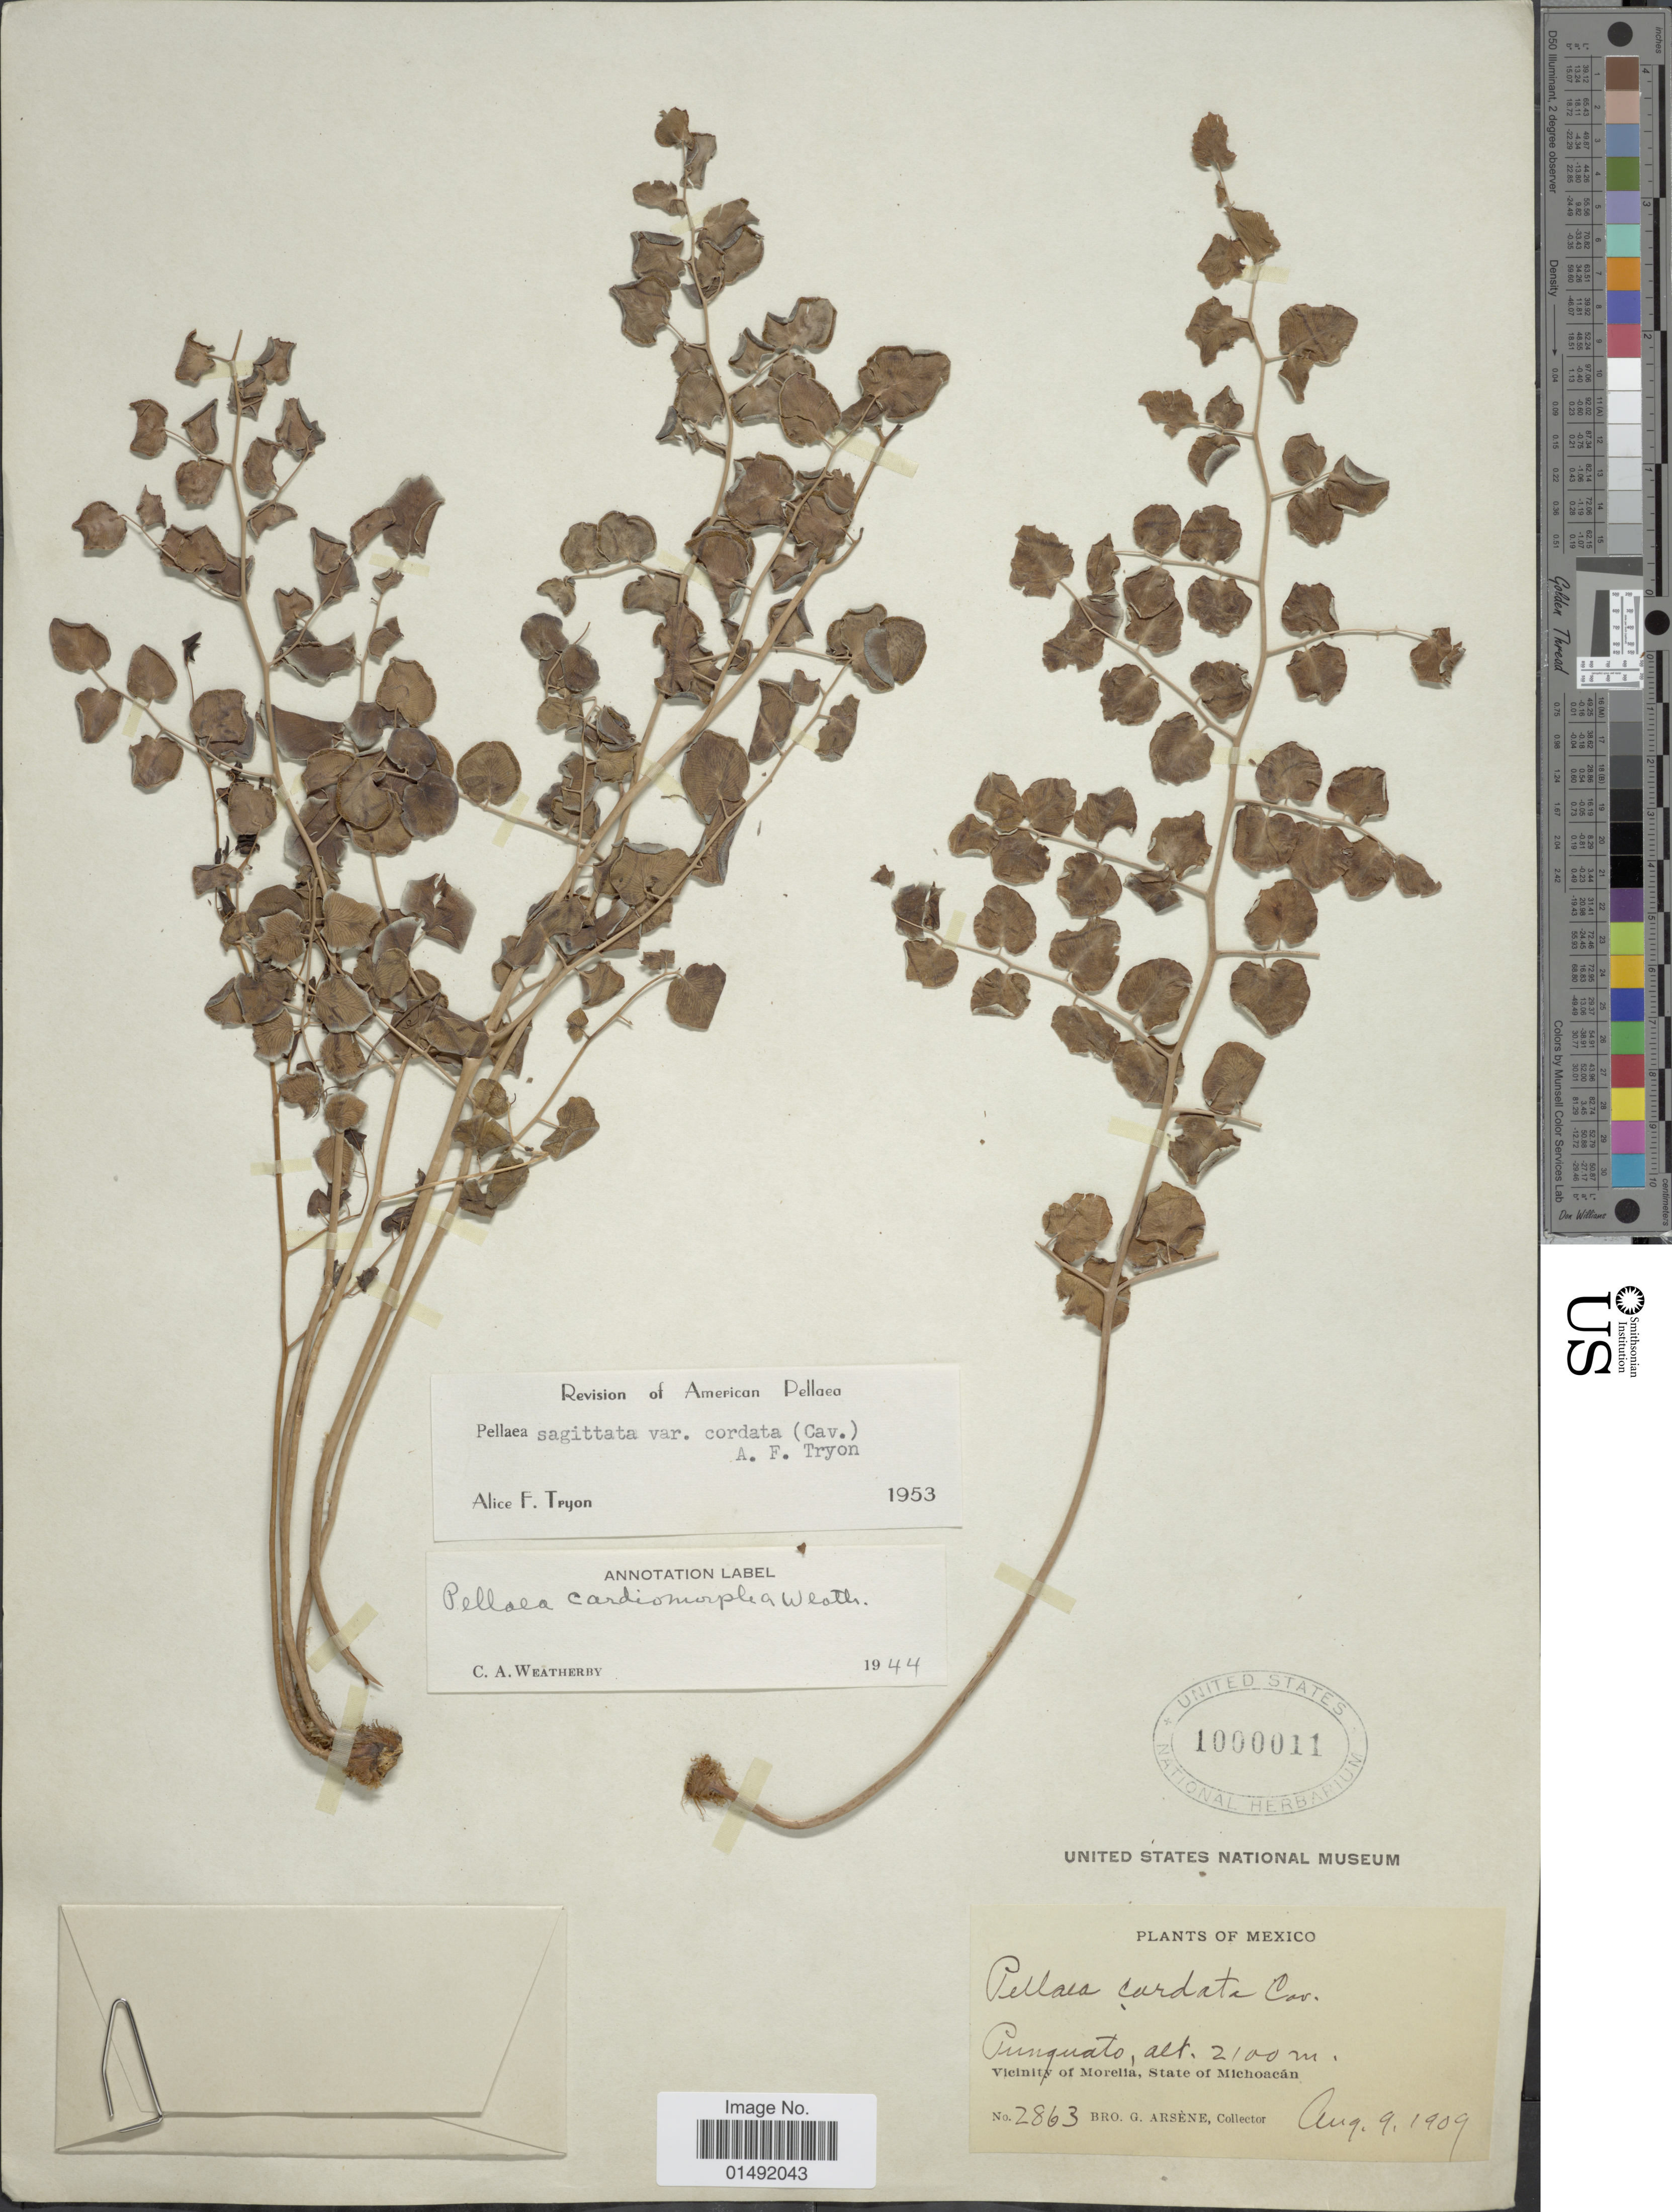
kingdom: Plantae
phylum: Tracheophyta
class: Polypodiopsida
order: Polypodiales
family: Pteridaceae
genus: Pellaea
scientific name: Pellaea sagittata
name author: (Cav.) Link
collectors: Bro. G. Arsène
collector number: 2863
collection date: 1909-08-09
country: Mexico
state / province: Michoacán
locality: Punguato, Vicinity of Morelia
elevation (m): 2100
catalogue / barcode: US 1000011